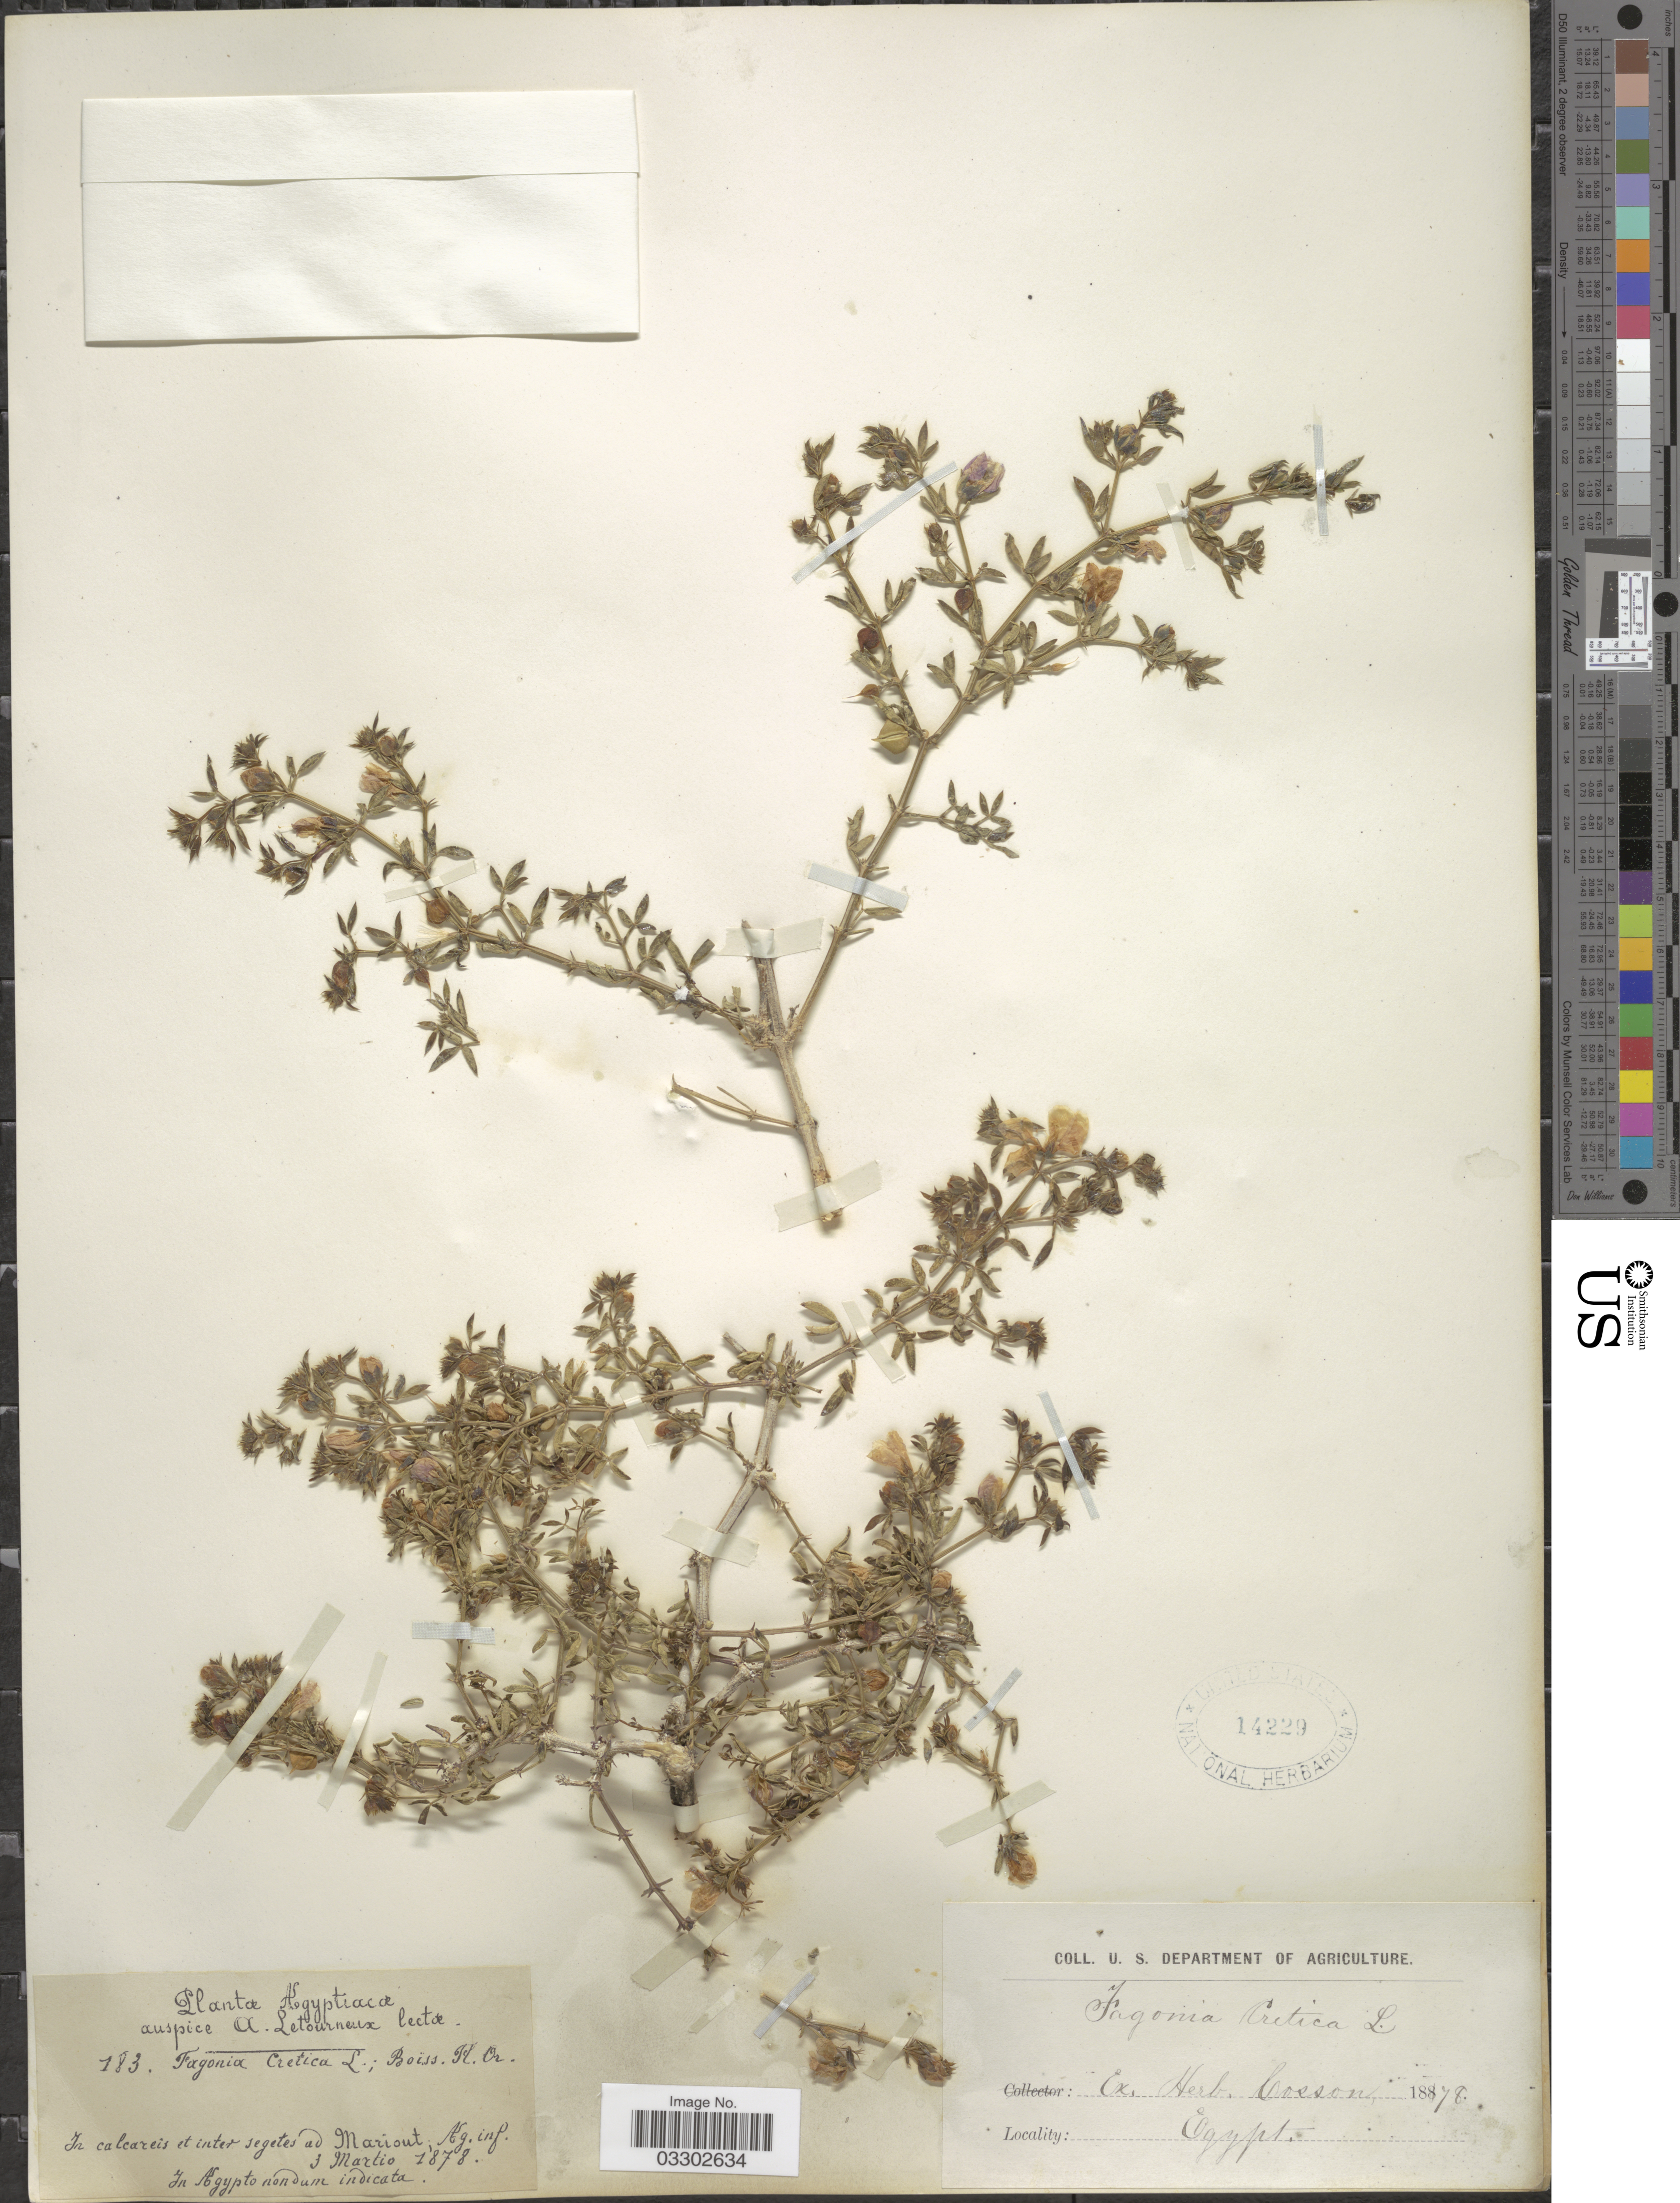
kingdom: Plantae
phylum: Tracheophyta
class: Magnoliopsida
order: Zygophyllales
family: Zygophyllaceae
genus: Fagonia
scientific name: Fagonia cretica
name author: L.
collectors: A. Letourneux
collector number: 183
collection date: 1878-03-03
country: Egypt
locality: Ad Mariout.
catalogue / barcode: US 14229